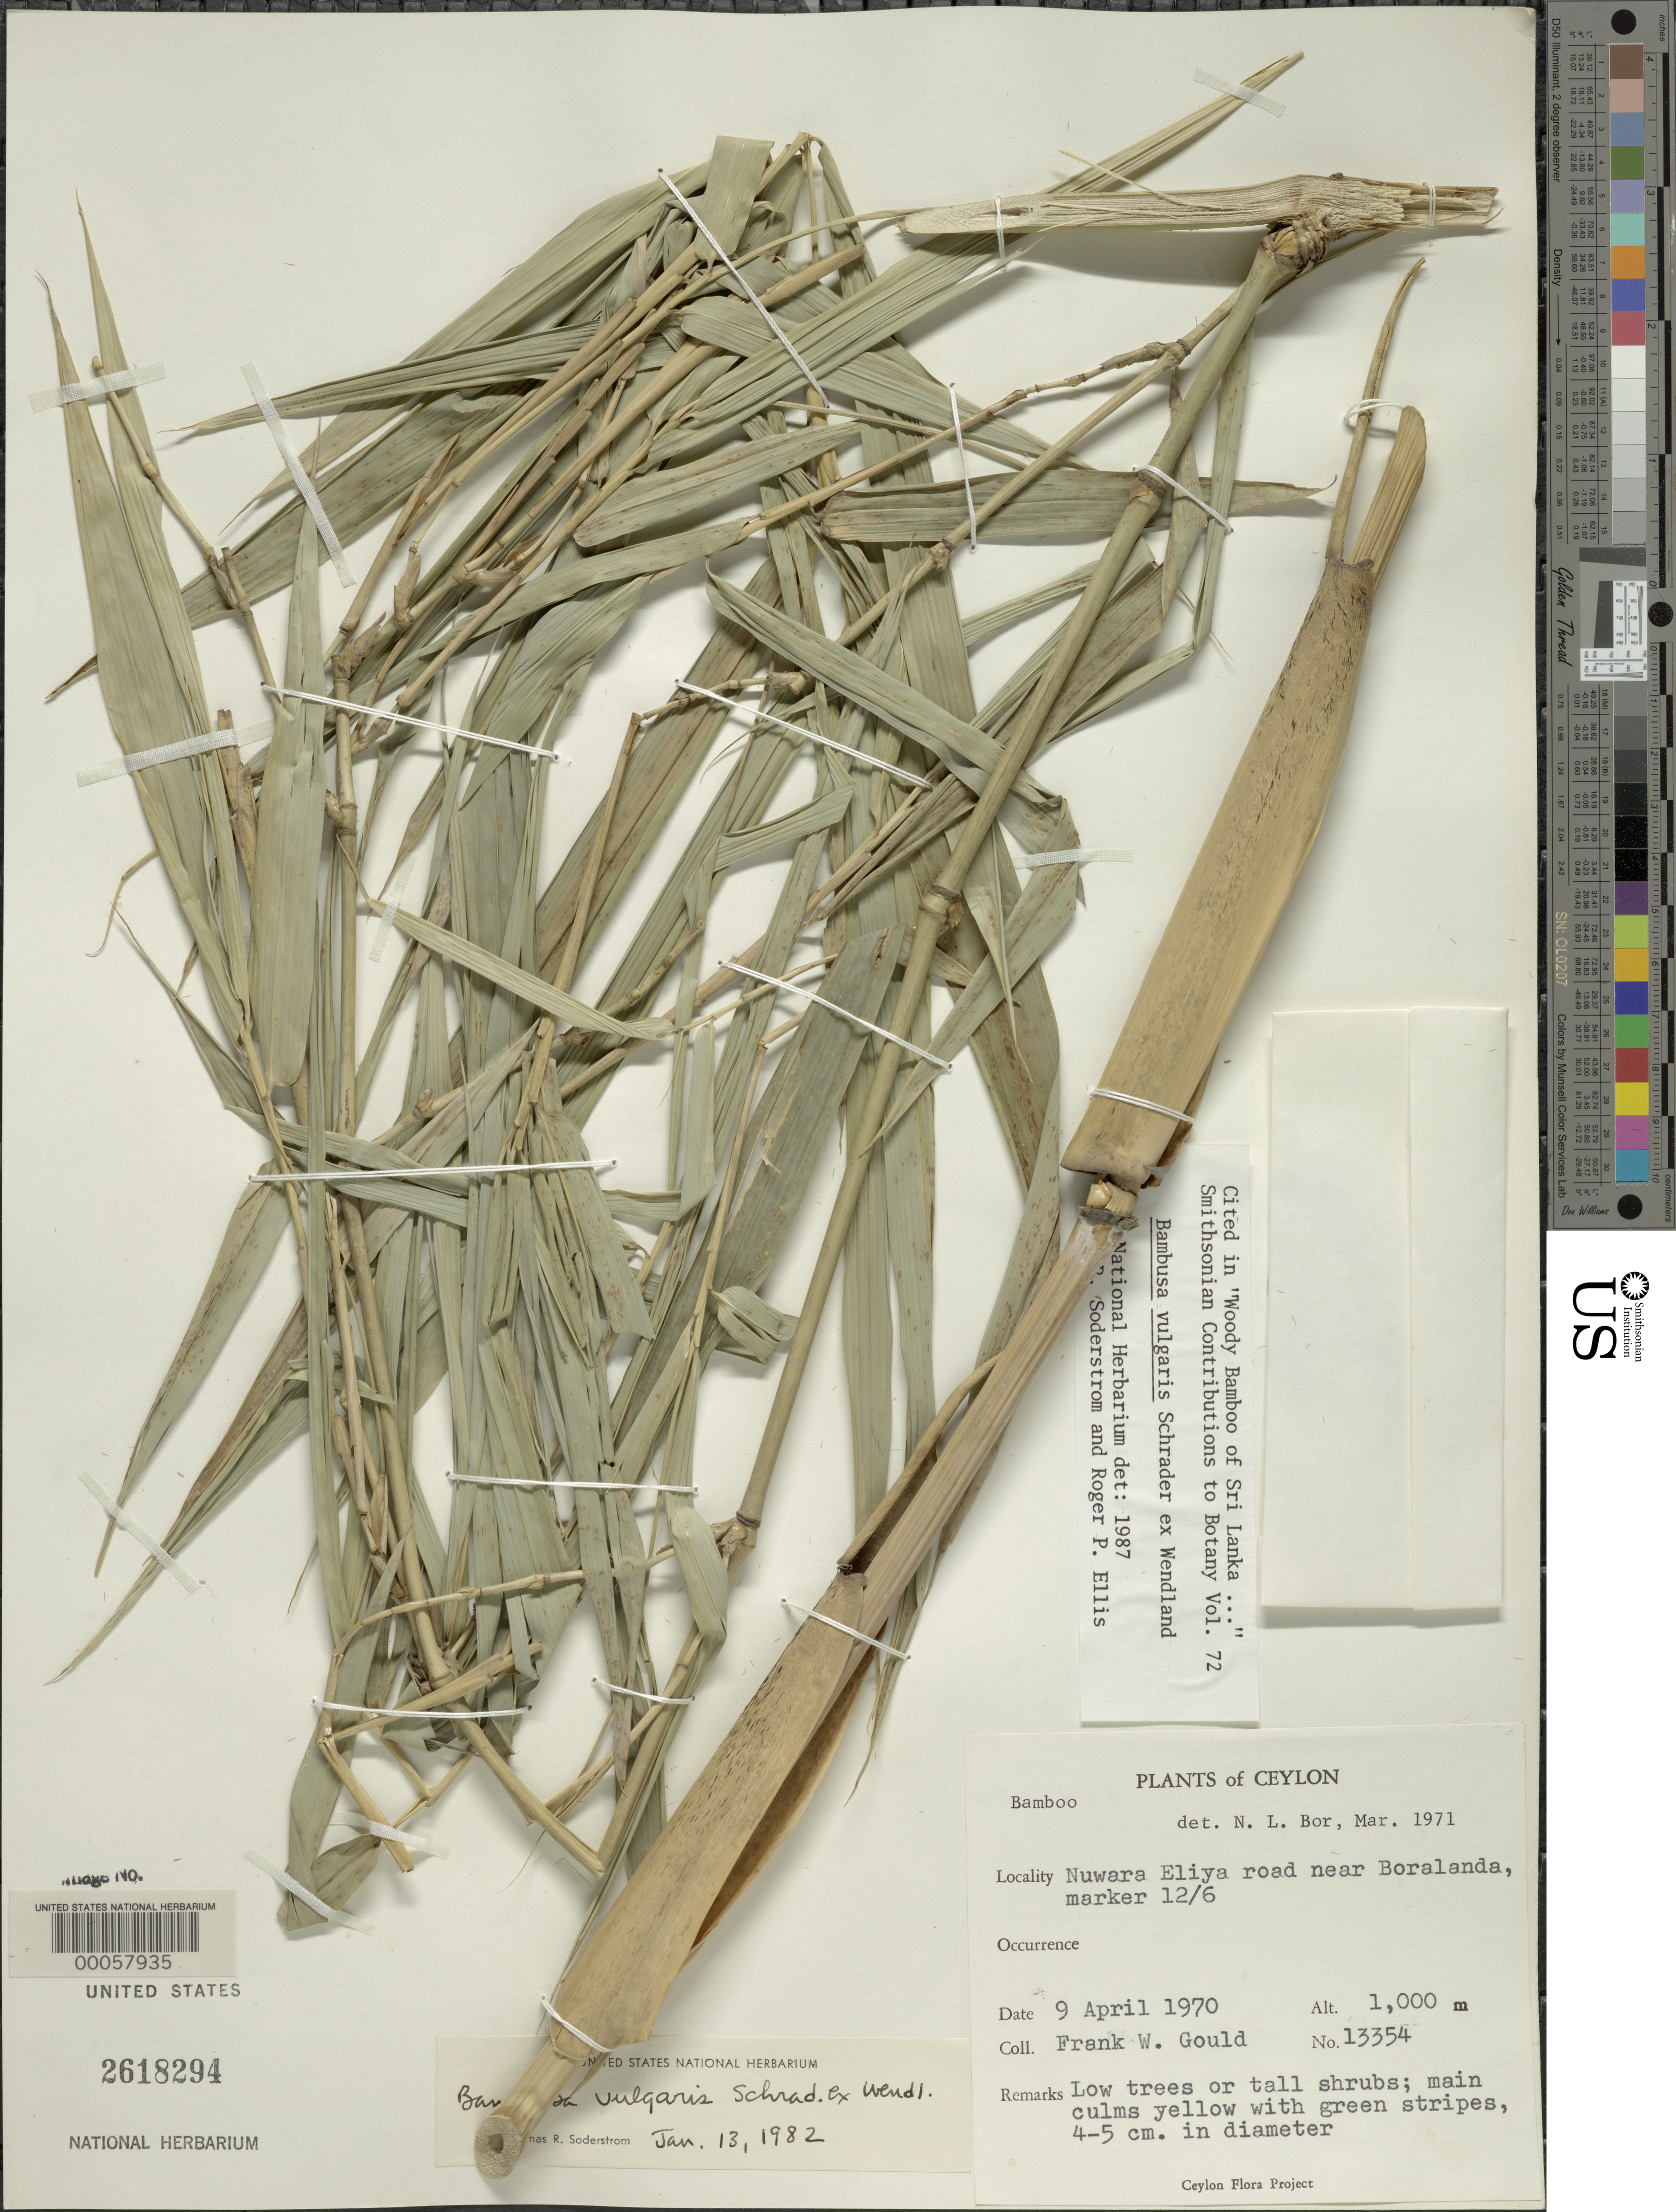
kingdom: Plantae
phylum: Tracheophyta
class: Liliopsida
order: Poales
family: Poaceae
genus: Bambusa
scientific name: Bambusa vulgaris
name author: Schrad. ex J.C. Wendl.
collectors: F. W. Gould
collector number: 13354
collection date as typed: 09 Apr 1970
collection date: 1970-04-09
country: Sri Lanka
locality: Nuwara eliya road near boralands, marker 12/6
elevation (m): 1000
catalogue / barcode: US 2618294